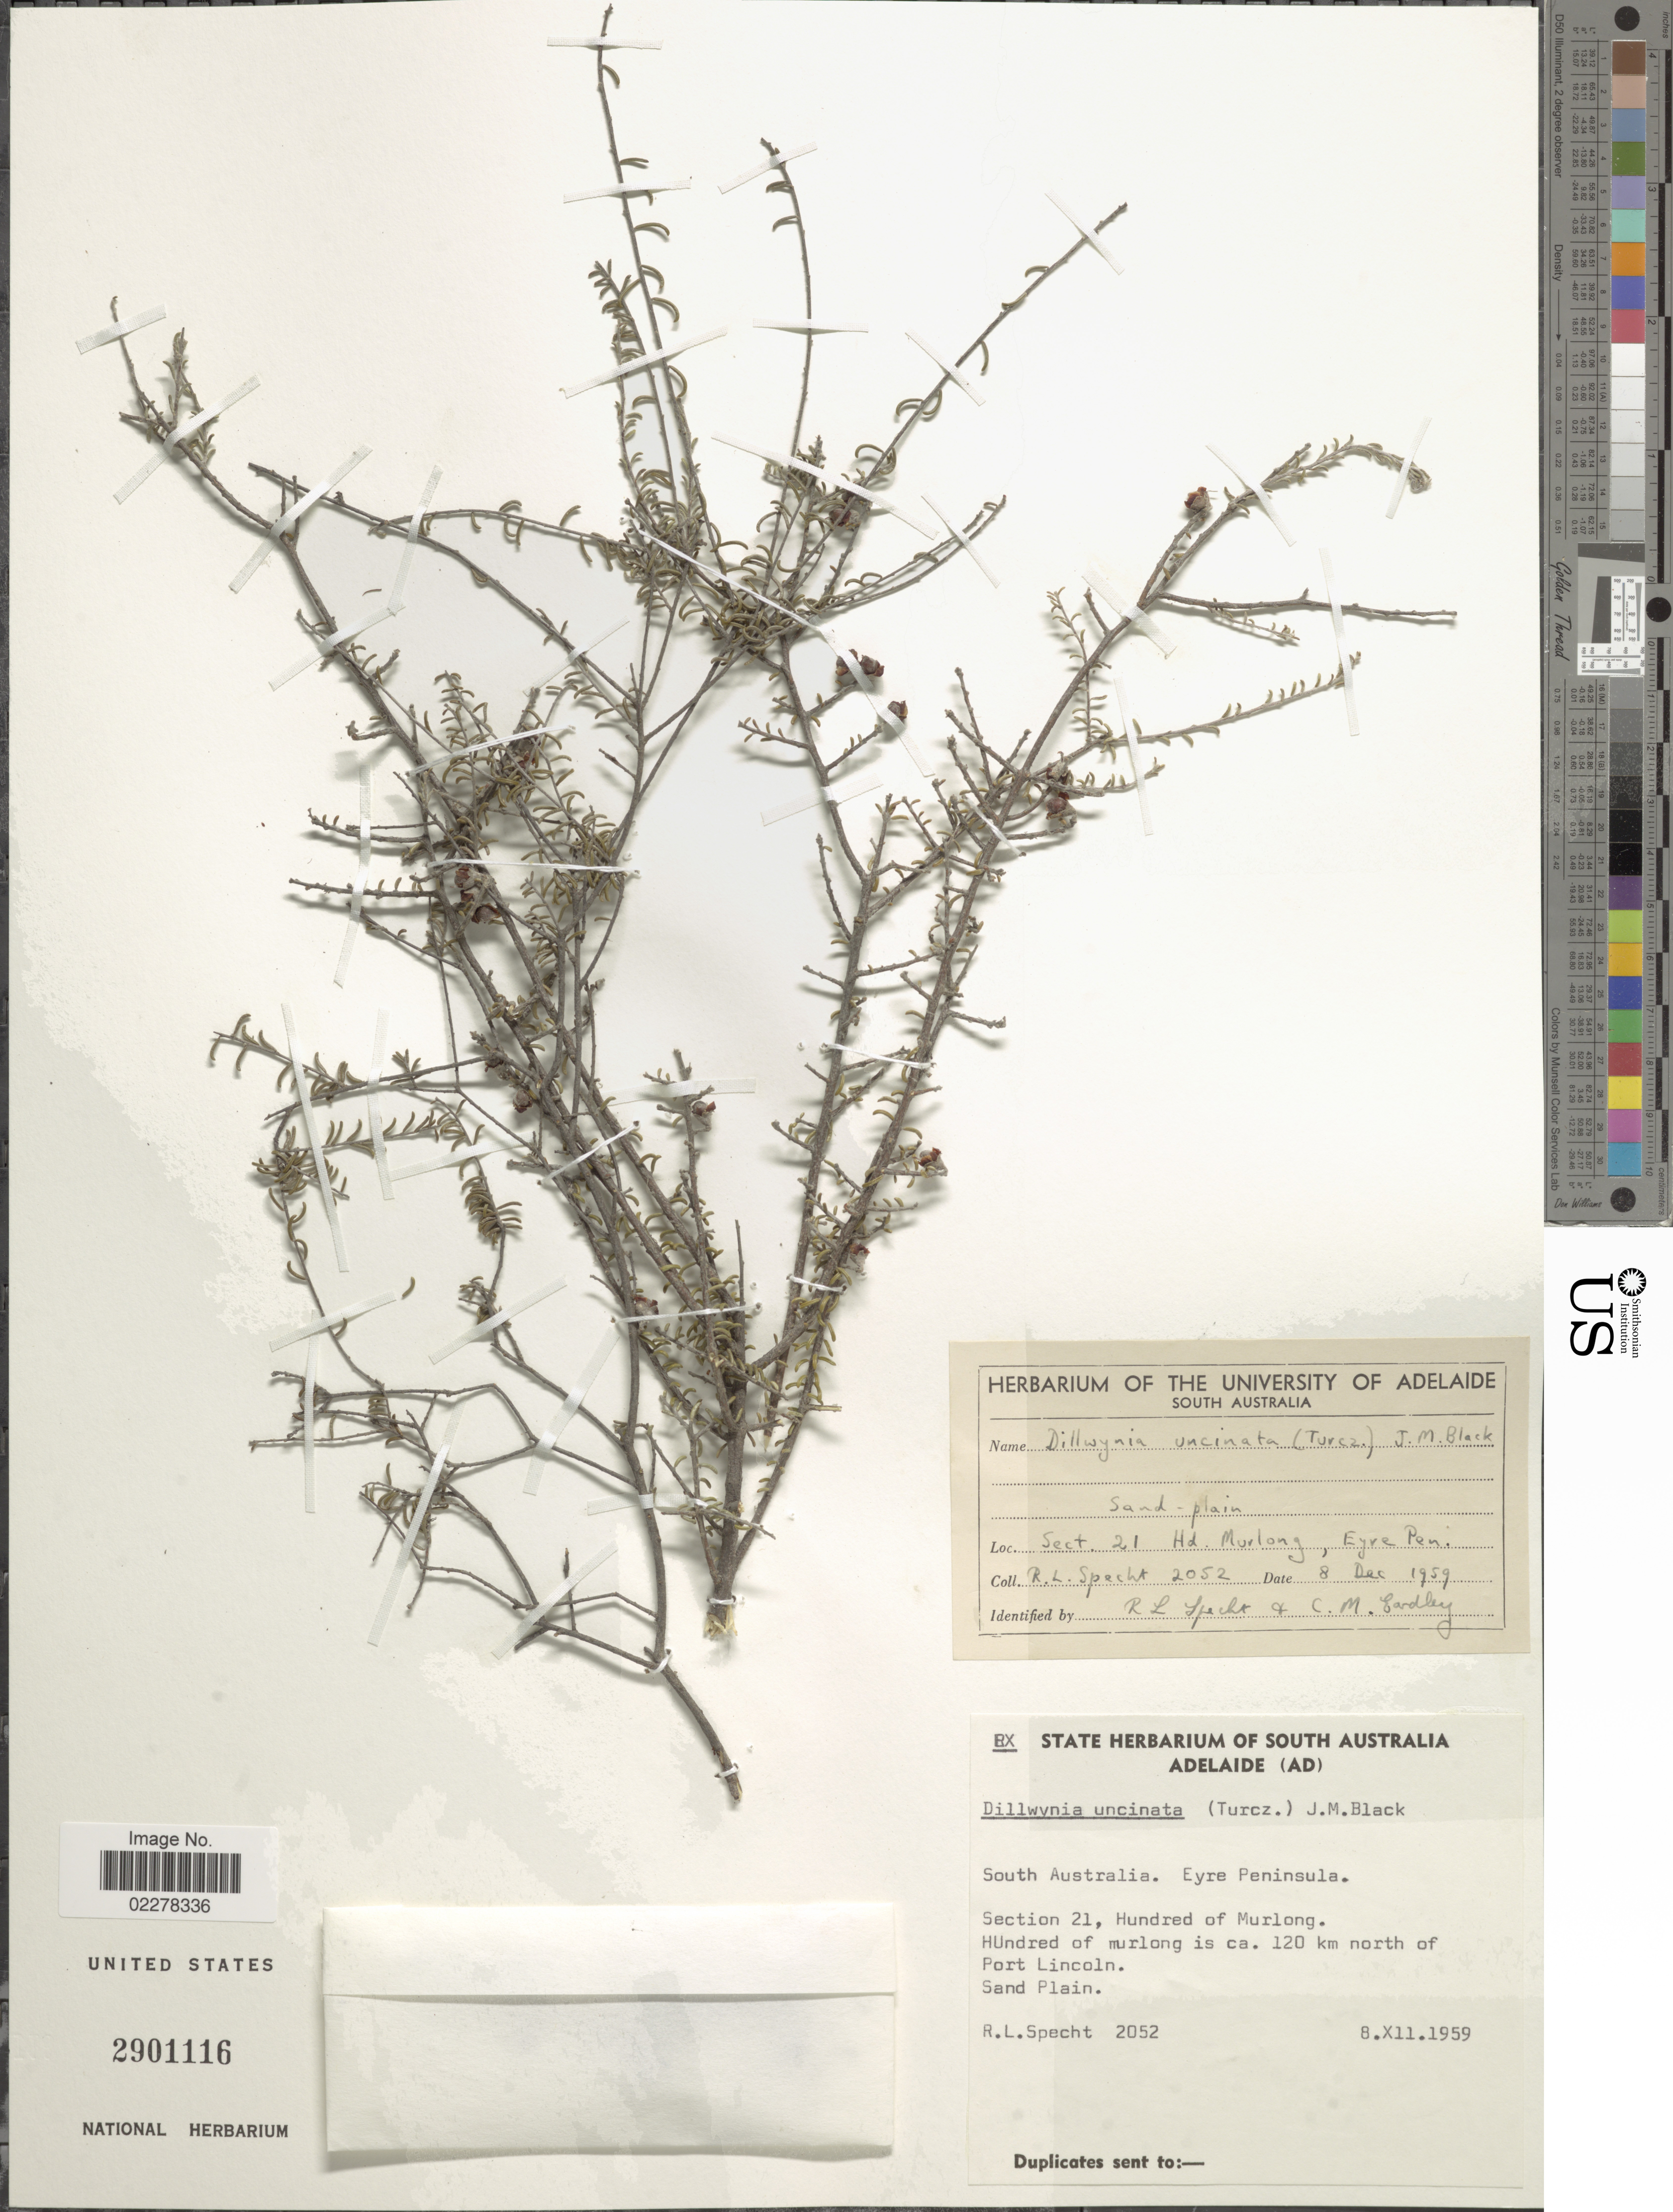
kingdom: Plantae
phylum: Tracheophyta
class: Magnoliopsida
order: Fabales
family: Fabaceae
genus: Dillwynia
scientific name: Dillwynia uncinata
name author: J. Black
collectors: R. L. Specht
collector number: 2052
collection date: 1959-12-08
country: Australia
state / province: South Australia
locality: Section 21, Hundred of Murlong. Hundred of murlong is ca. 120 km north of port Lincoln. Eyre Pen.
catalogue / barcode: US 2901116